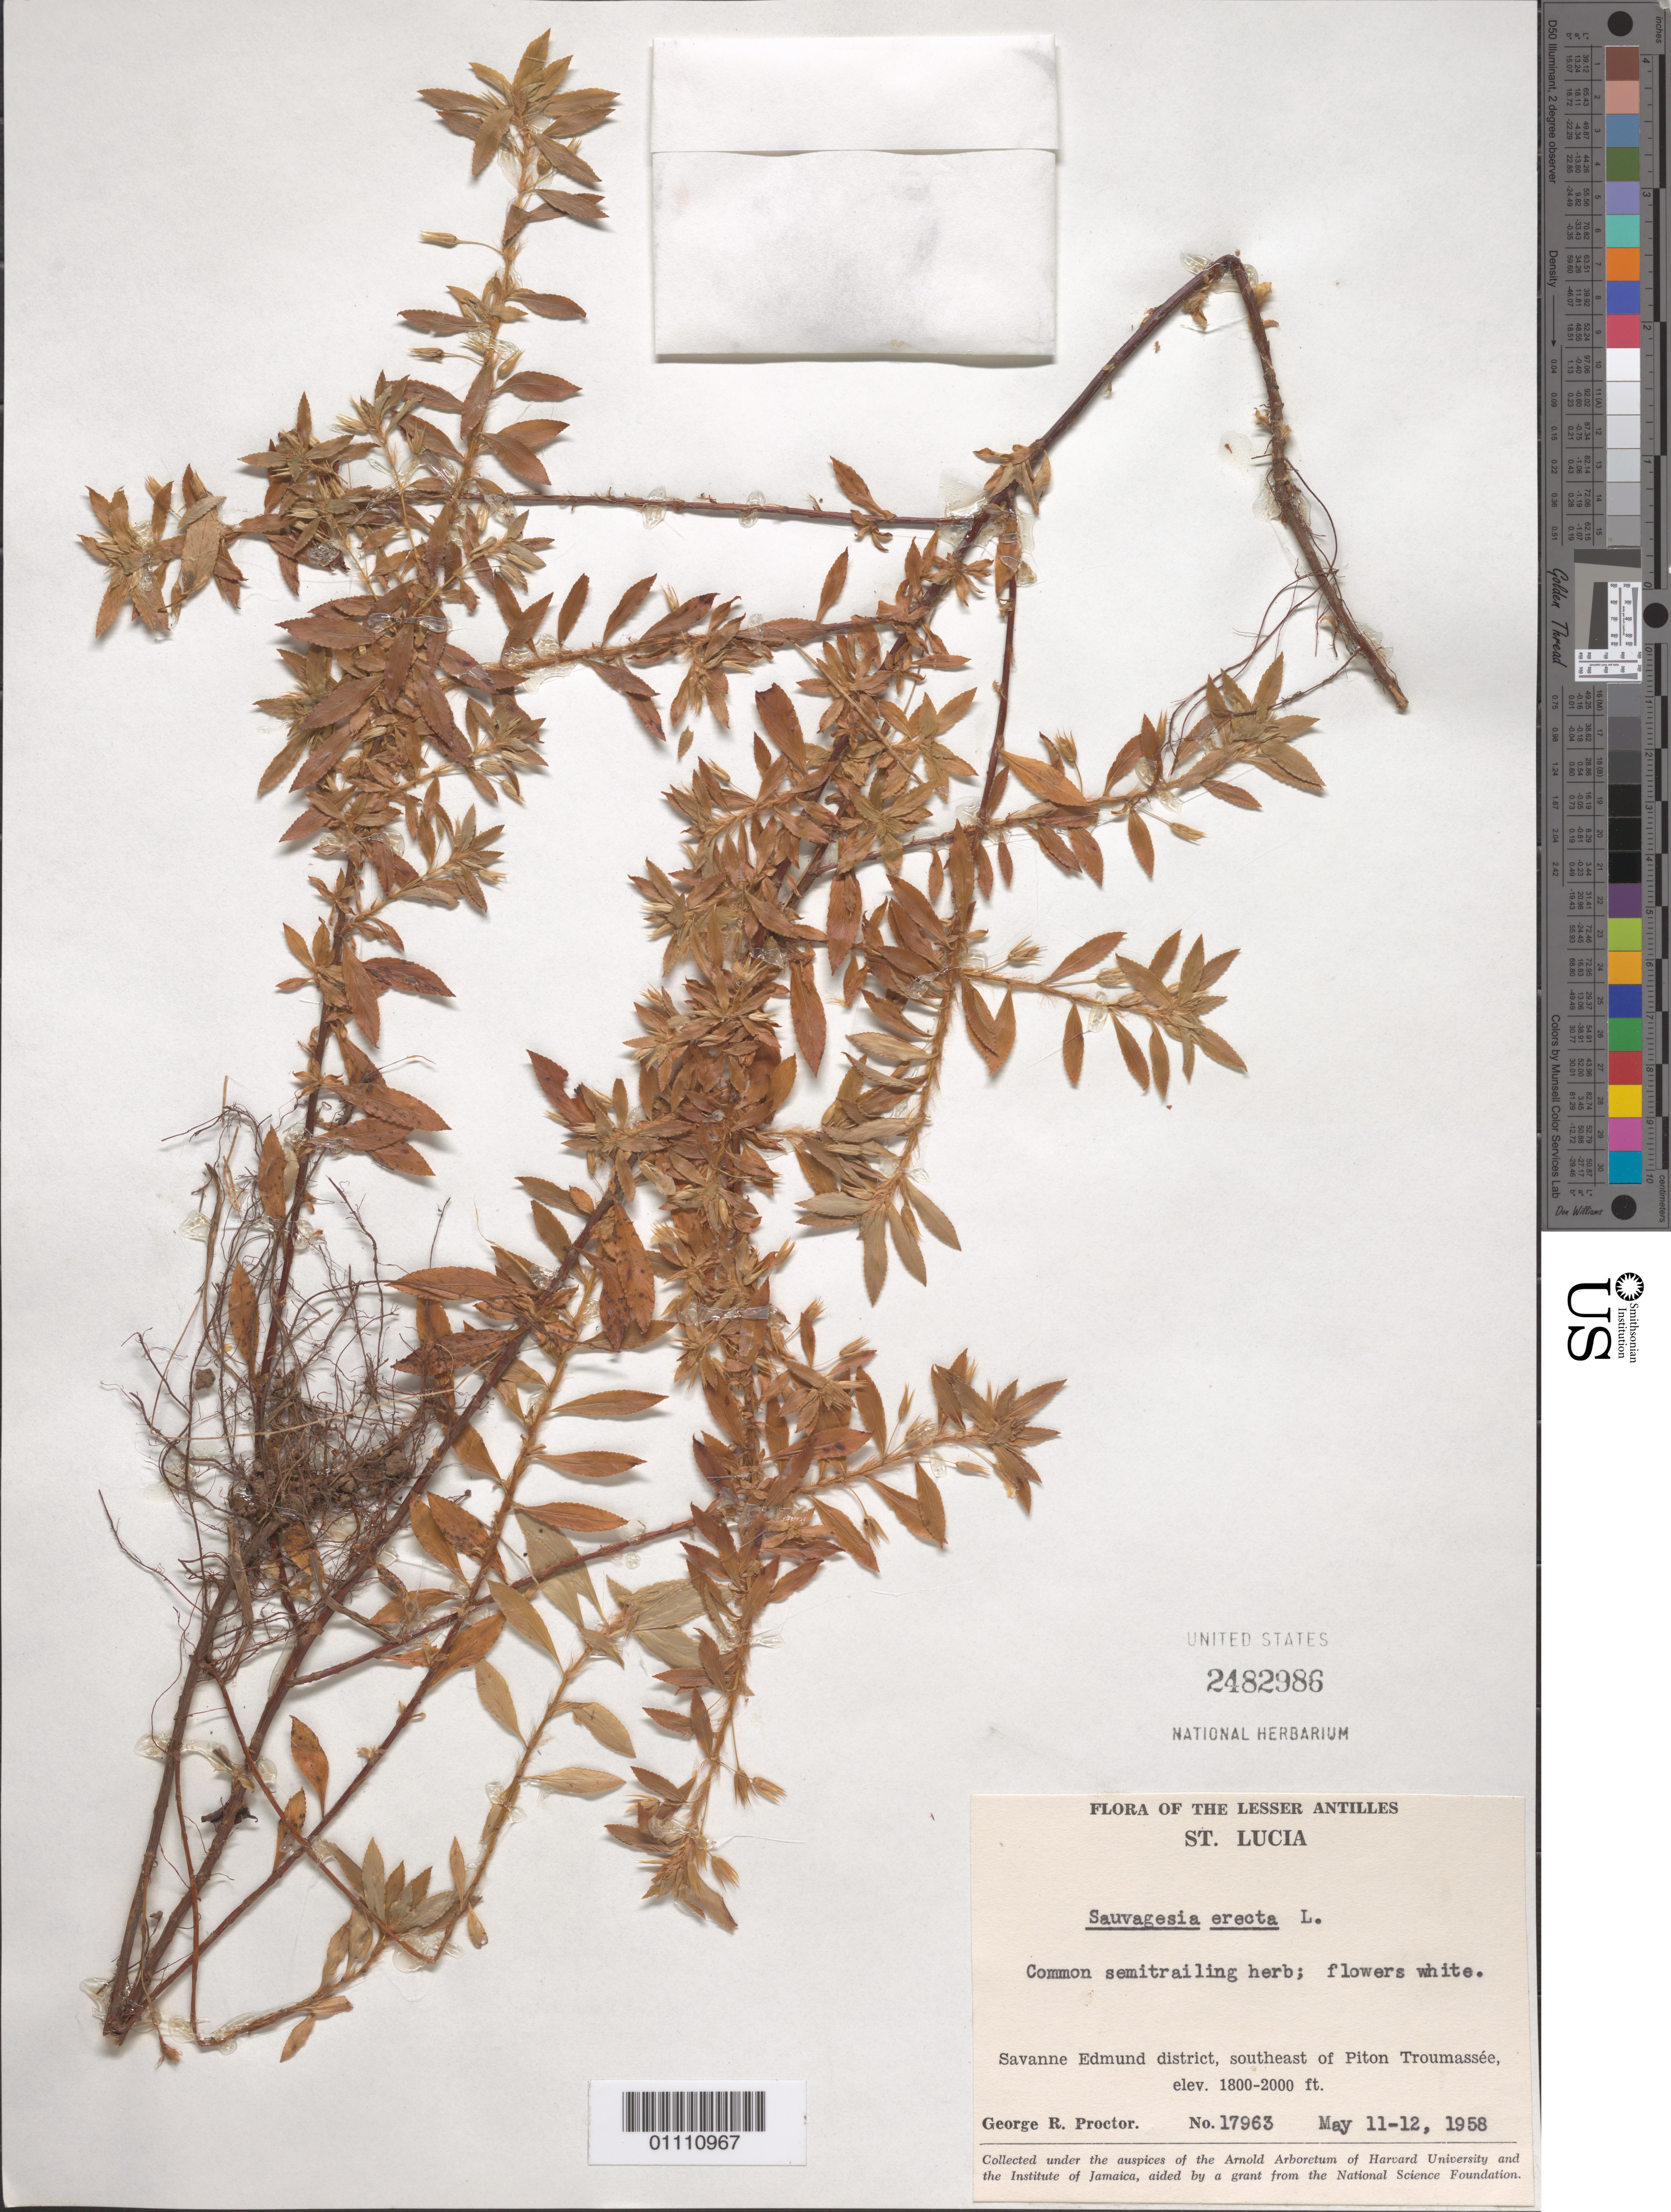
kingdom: Plantae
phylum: Tracheophyta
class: Magnoliopsida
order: Malpighiales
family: Ochnaceae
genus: Sauvagesia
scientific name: Sauvagesia erecta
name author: L.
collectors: G. R. Proctor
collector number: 17963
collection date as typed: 11 May 1958 to 12 May 1958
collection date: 1958-05-11/1958-05-12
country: St. Lucia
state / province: Savanne Edmund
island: St. Lucia I.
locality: Savanne Edmund district, southeast of Piton Troumassee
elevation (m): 549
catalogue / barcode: US 2482986